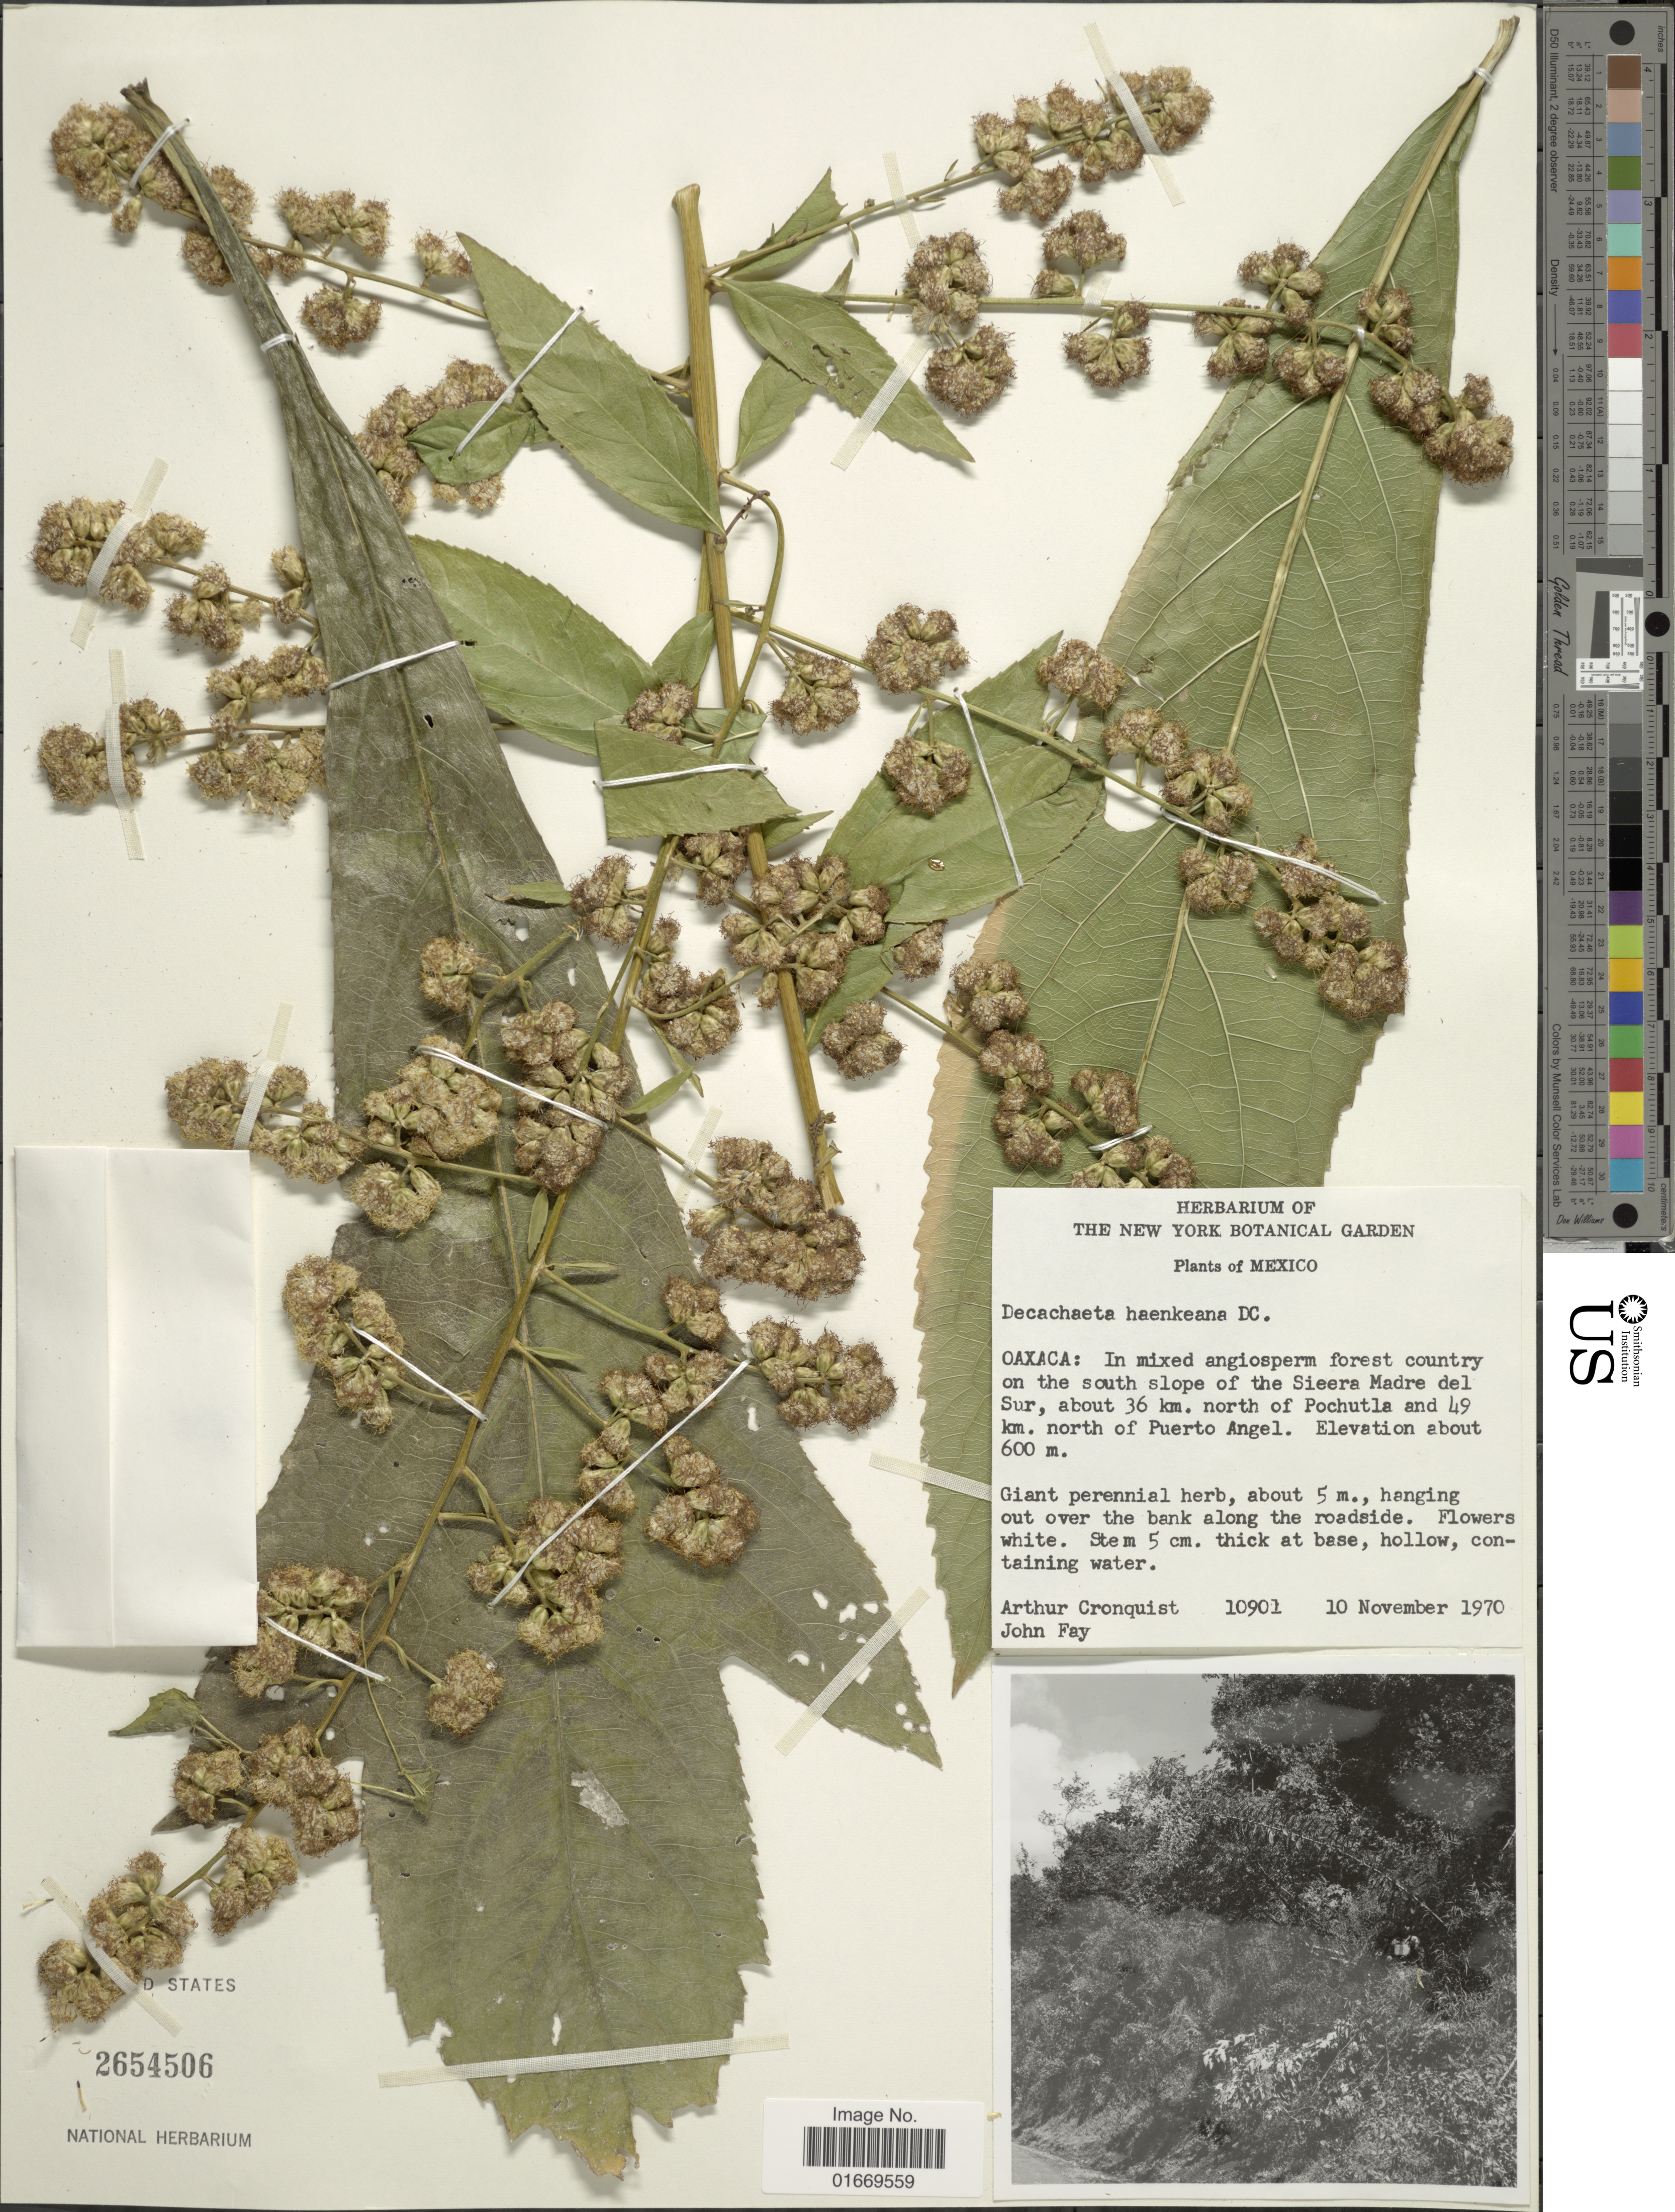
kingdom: Plantae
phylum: Tracheophyta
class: Magnoliopsida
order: Asterales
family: Asteraceae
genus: Decachaeta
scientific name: Decachaeta haenkeana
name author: DC.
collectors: A. J. Cronquist & J. M. Fay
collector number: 10901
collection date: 1970-11-10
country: Mexico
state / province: Oaxaca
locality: In mixed angiosperm forest country on the south slope of the Sieera Madre del Sur, about 36 km. north of Pochutla and 49 km. north of Puerto Angel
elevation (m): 600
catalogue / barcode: US 2654506